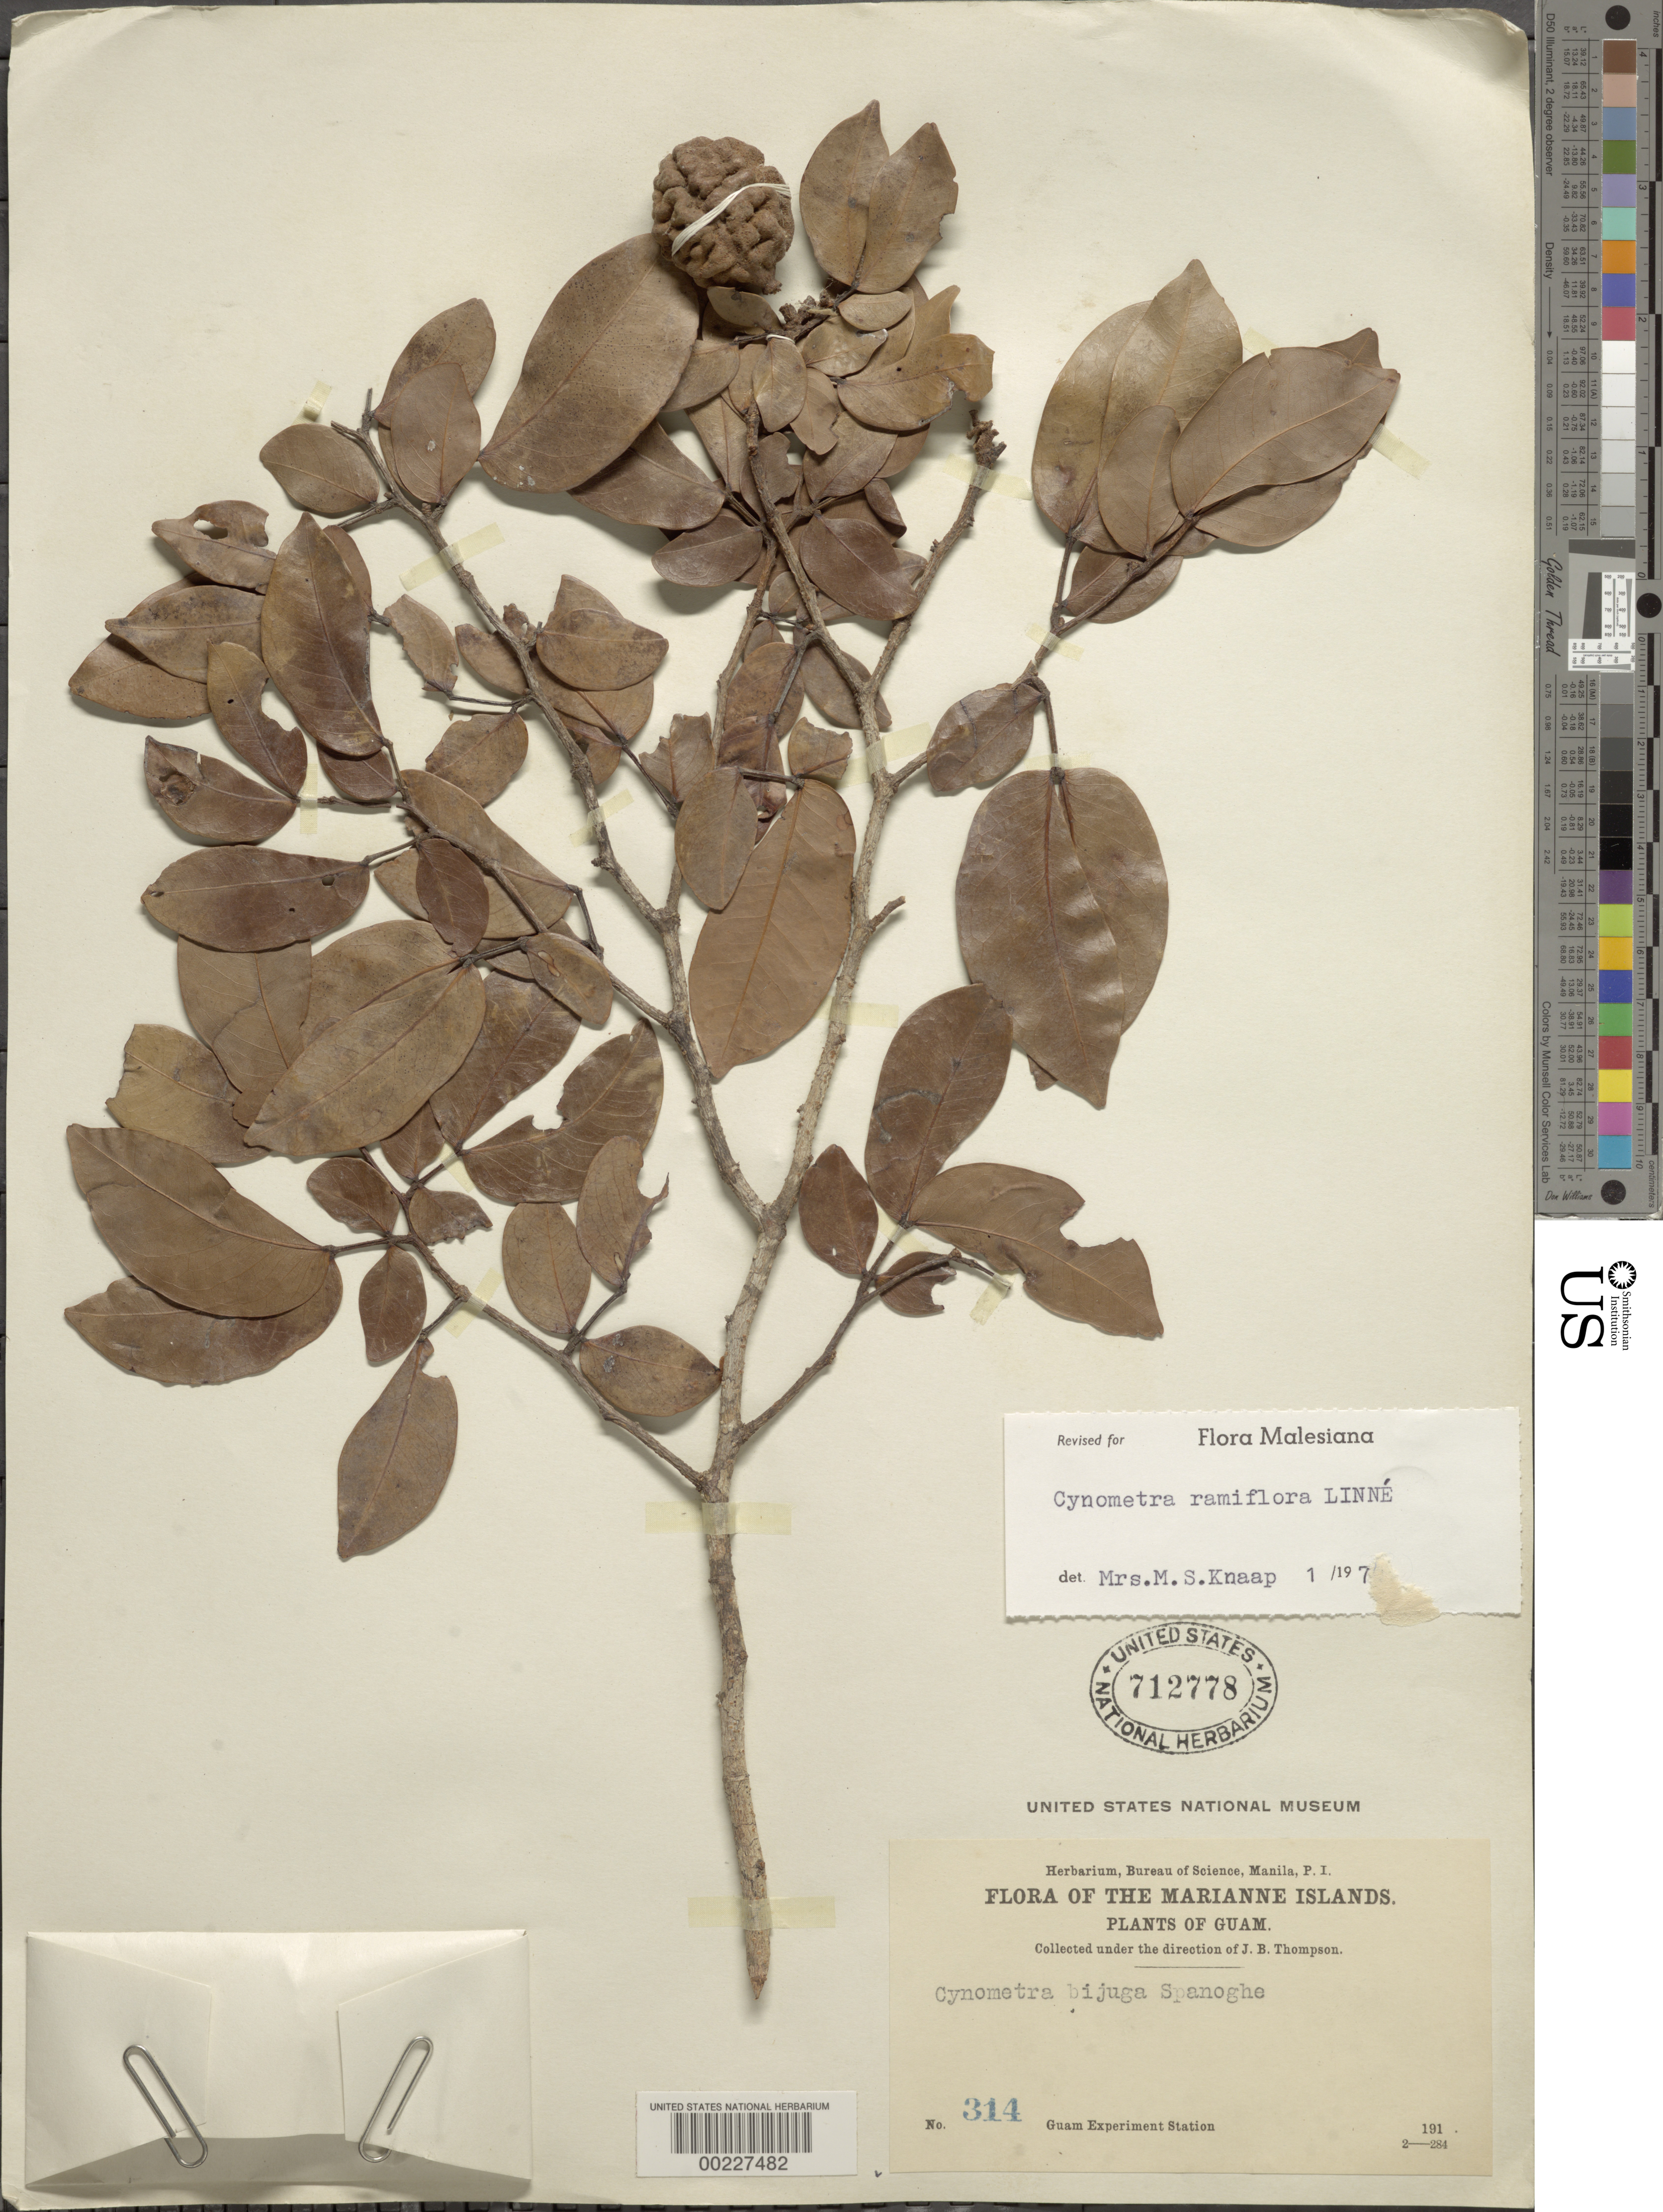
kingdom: Plantae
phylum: Tracheophyta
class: Magnoliopsida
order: Fabales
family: Fabaceae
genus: Cynometra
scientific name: Cynometra ramiflora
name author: L.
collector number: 314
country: Guam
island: Guam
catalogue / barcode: US 712778